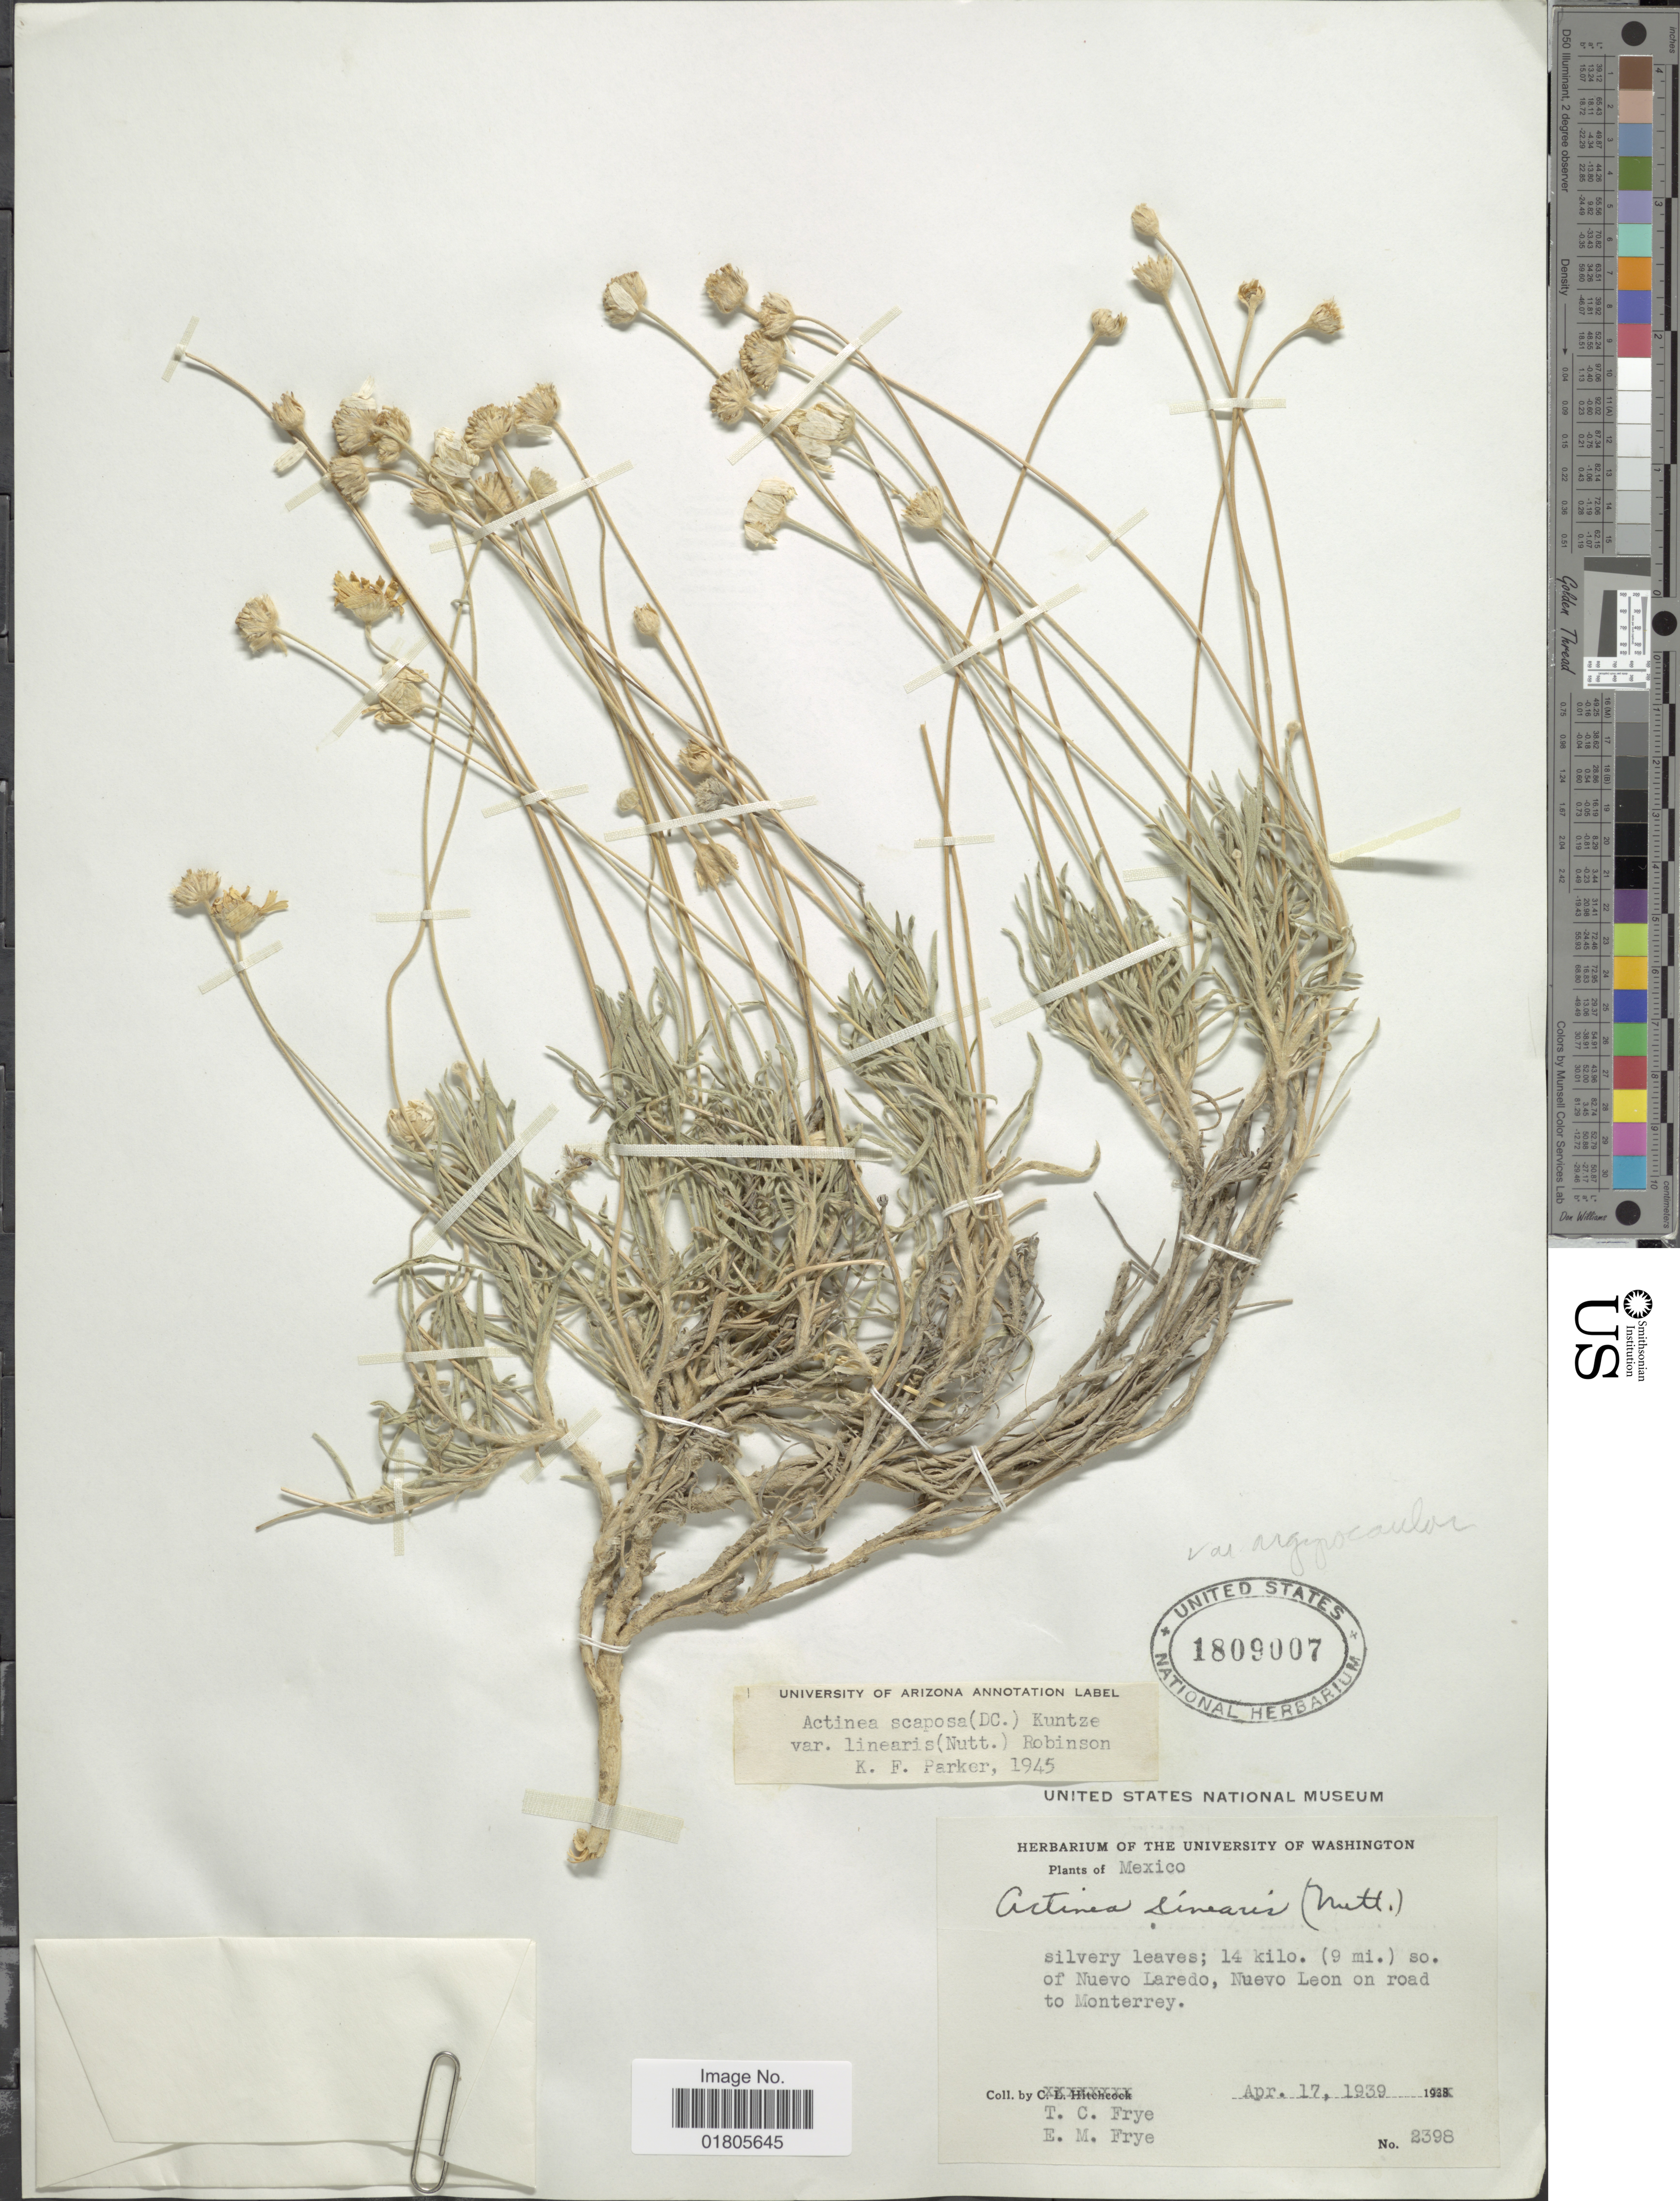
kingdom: Plantae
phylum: Tracheophyta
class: Magnoliopsida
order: Asterales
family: Asteraceae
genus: Actinea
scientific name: Actinea scaposa var. linearis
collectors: T. C. Frye & E. Frye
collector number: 2398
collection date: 1939-04-17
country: Mexico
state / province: Nuevo León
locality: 14 kilo. (9 mi) so of Nuevo Laredo, Nuevo Leon on road to Monterrey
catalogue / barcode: US 1809007